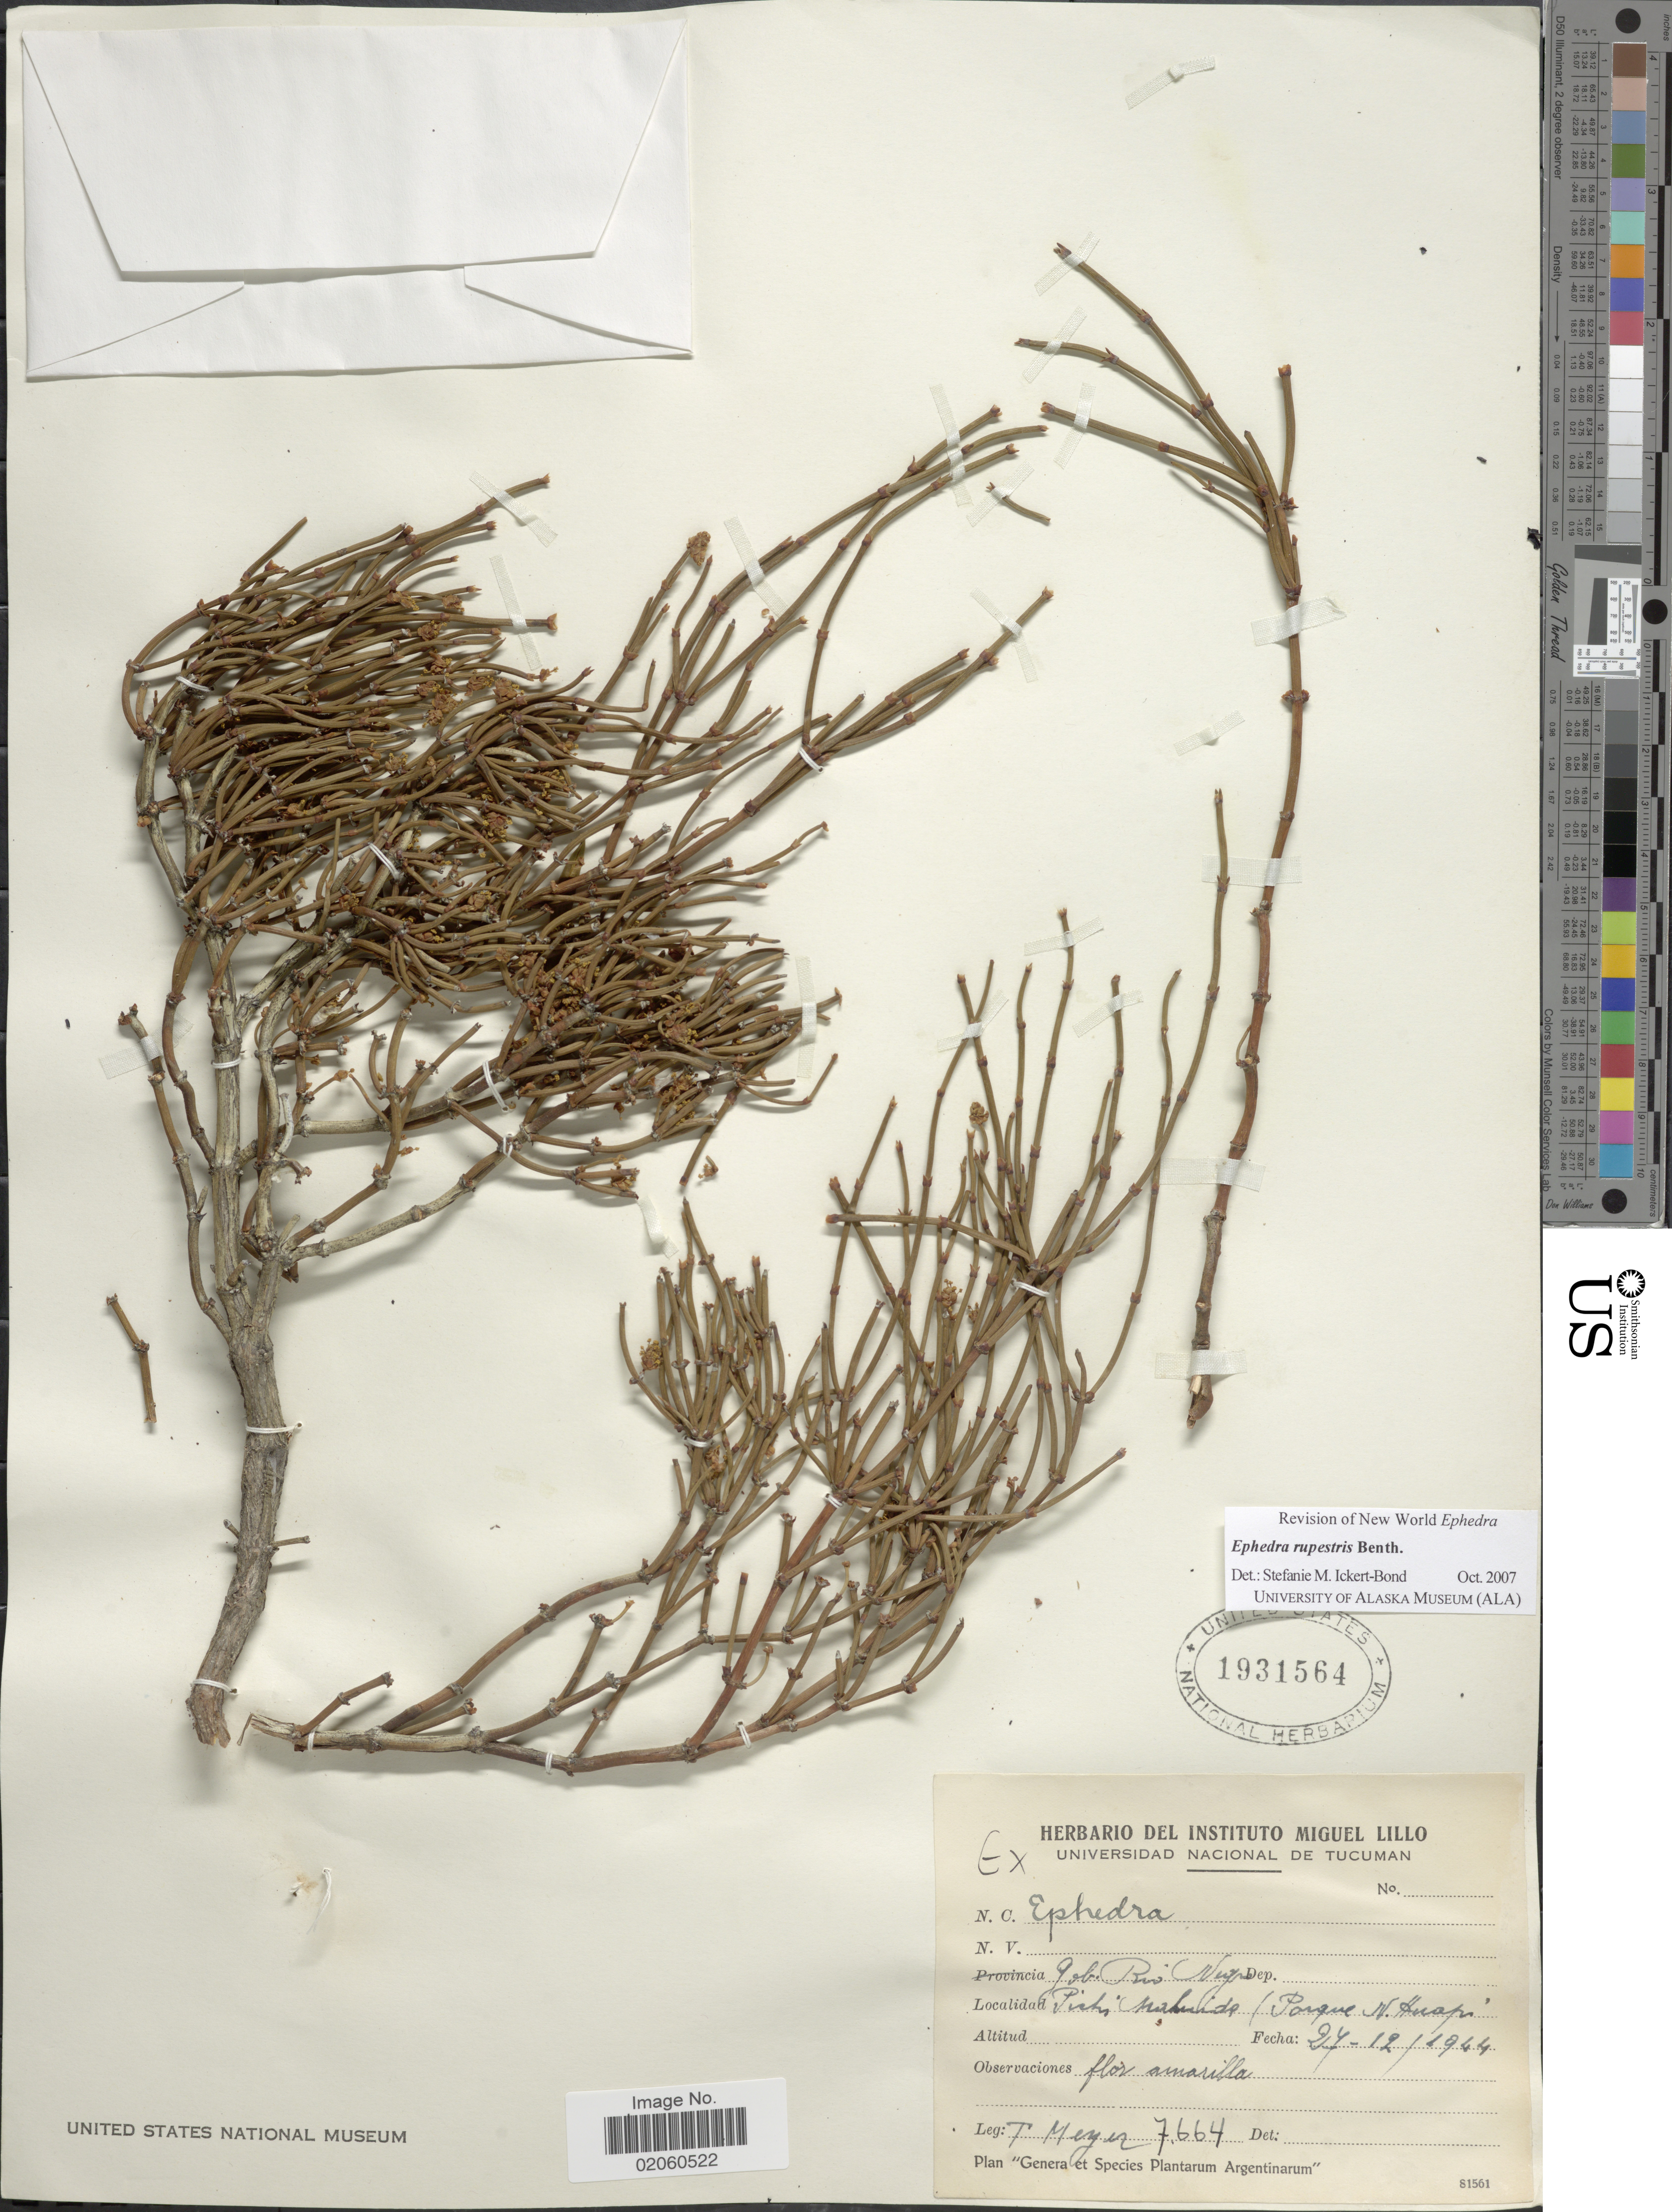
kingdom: Plantae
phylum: Tracheophyta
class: Gnetopsida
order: Ephedrales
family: Ephedraceae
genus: Ephedra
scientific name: Ephedra rupestris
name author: Benth.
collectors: T. Meyer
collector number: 7664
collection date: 1944-12-27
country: Argentina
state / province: Rio Negro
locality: Pichi Mahuida (Parque N. Huapi).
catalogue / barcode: US 1931564